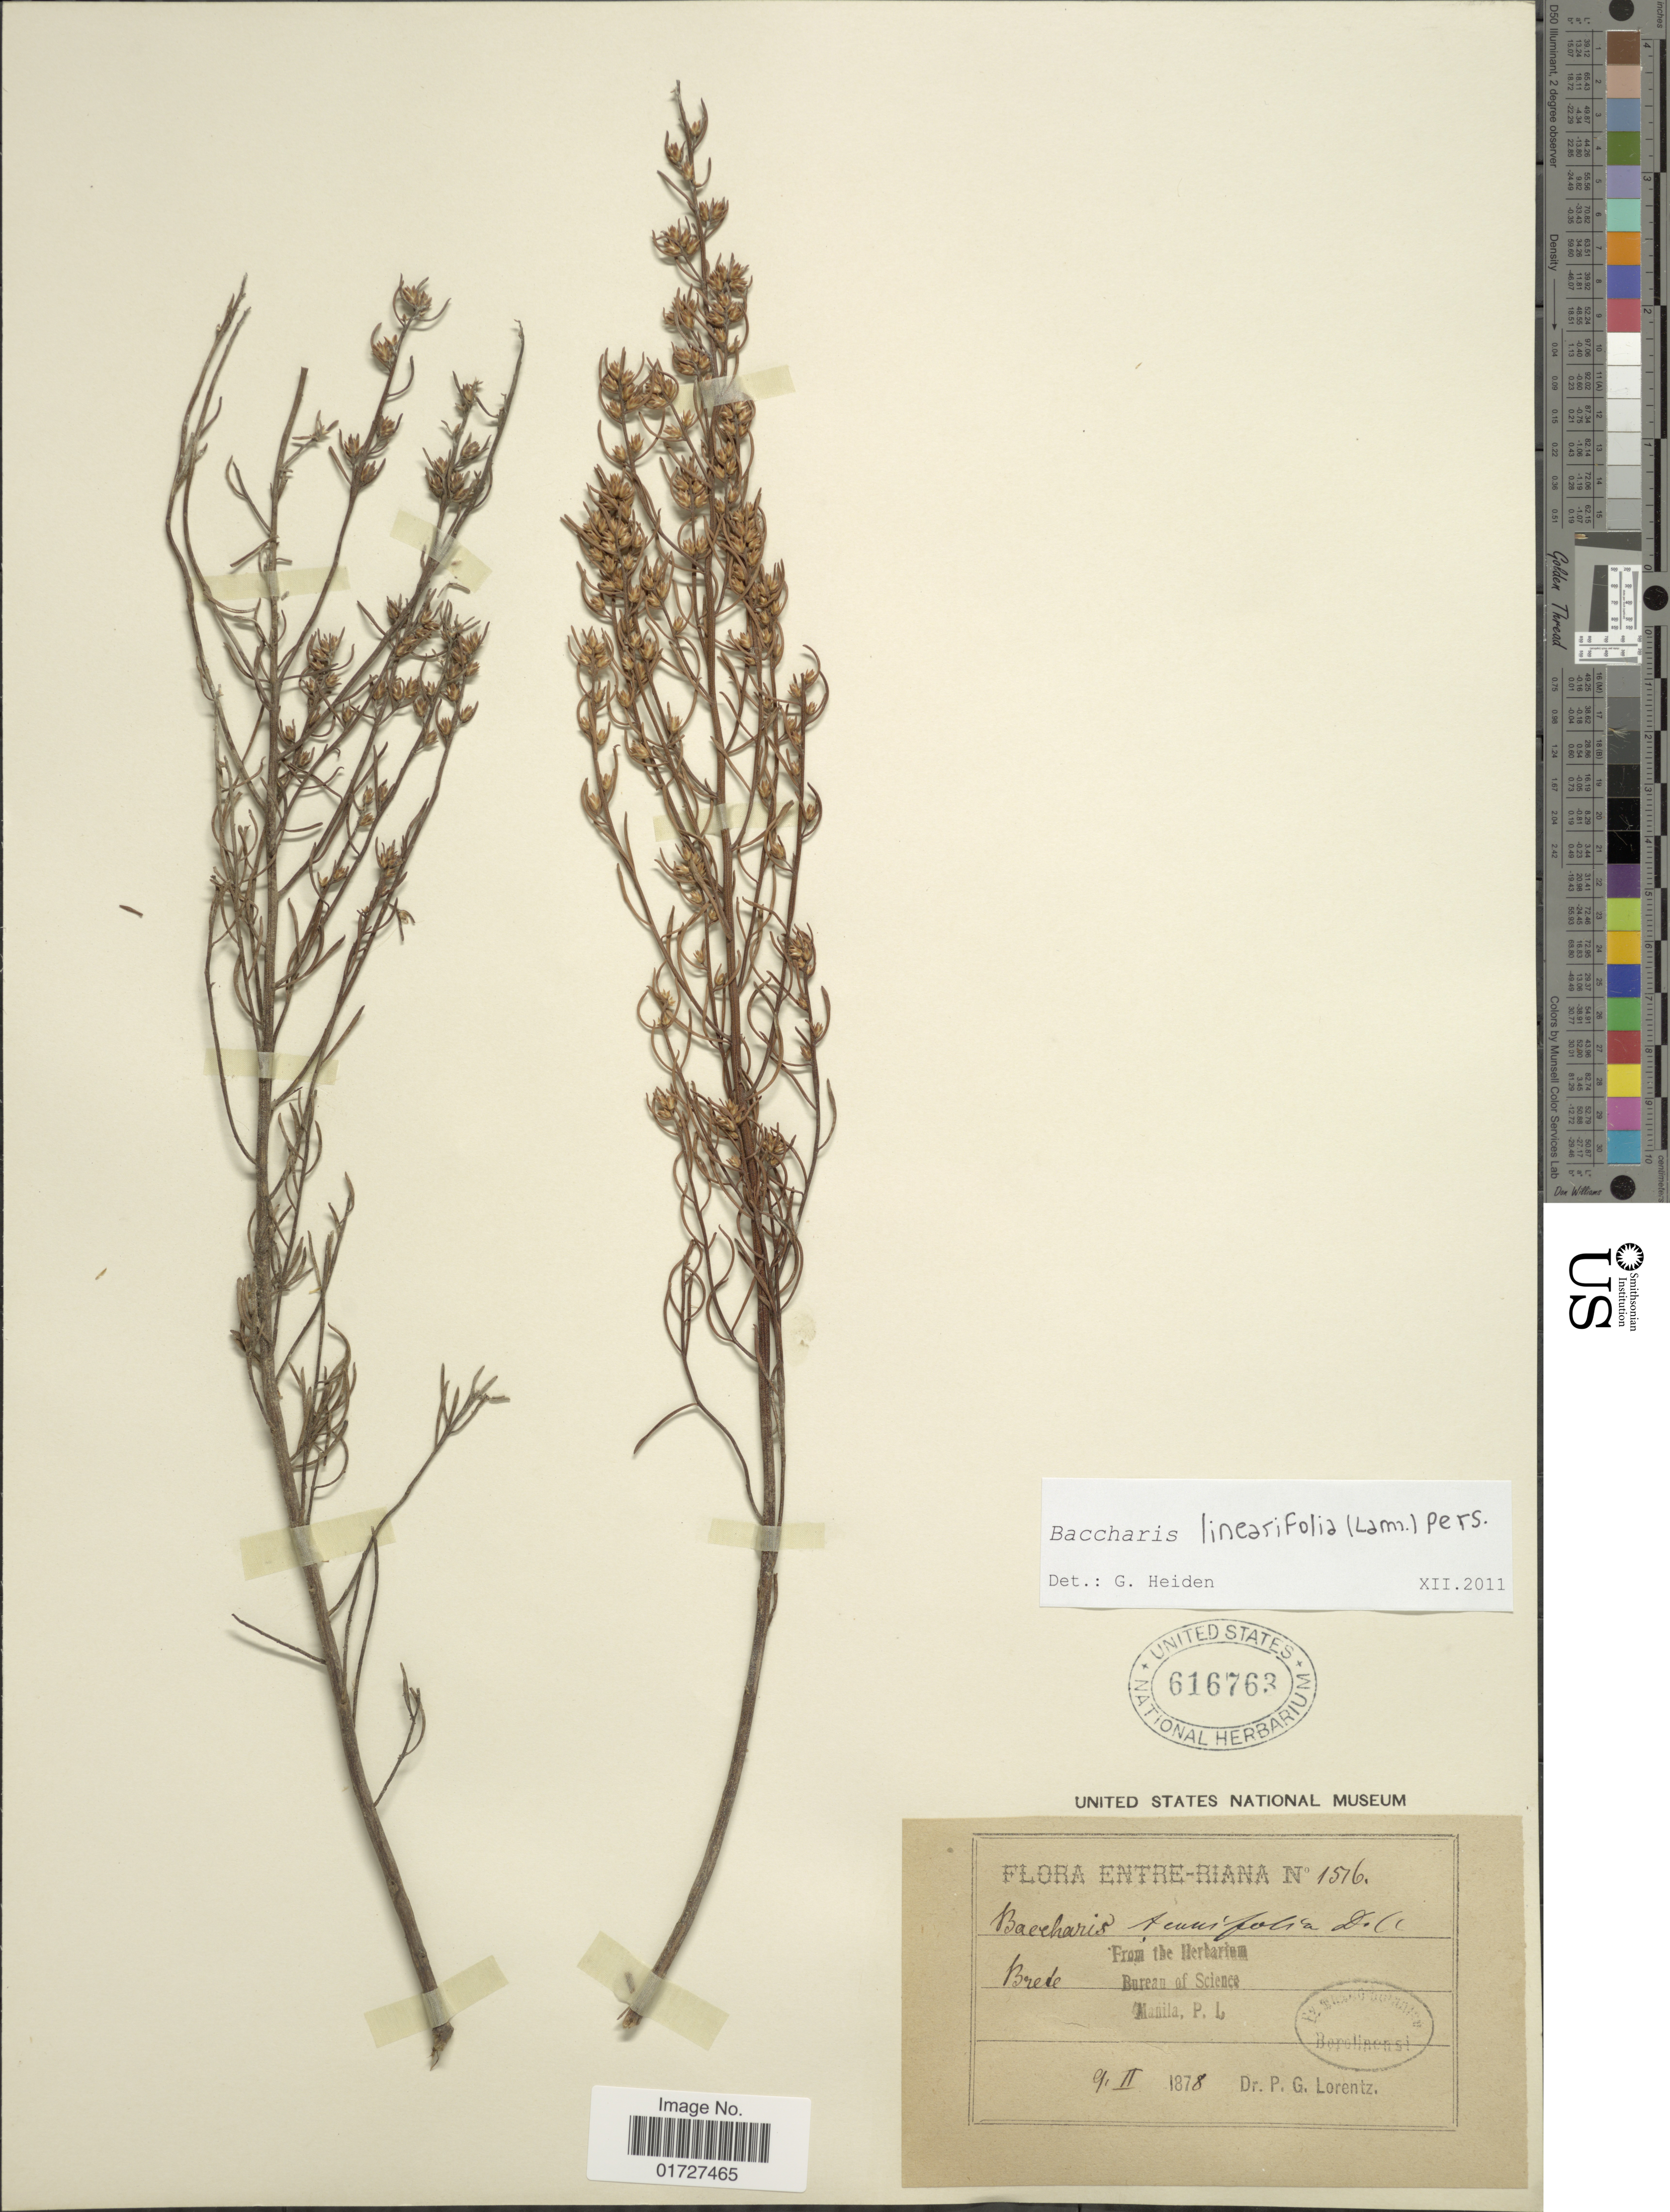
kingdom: Plantae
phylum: Tracheophyta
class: Magnoliopsida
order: Asterales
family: Asteraceae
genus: Baccharis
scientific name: Baccharis linearifolia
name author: (Lam.) Pers.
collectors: P. G. Lorentz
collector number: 1516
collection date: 1878-02-09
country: Argentina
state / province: Entre Rios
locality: Entre-Riana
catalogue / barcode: US 616763